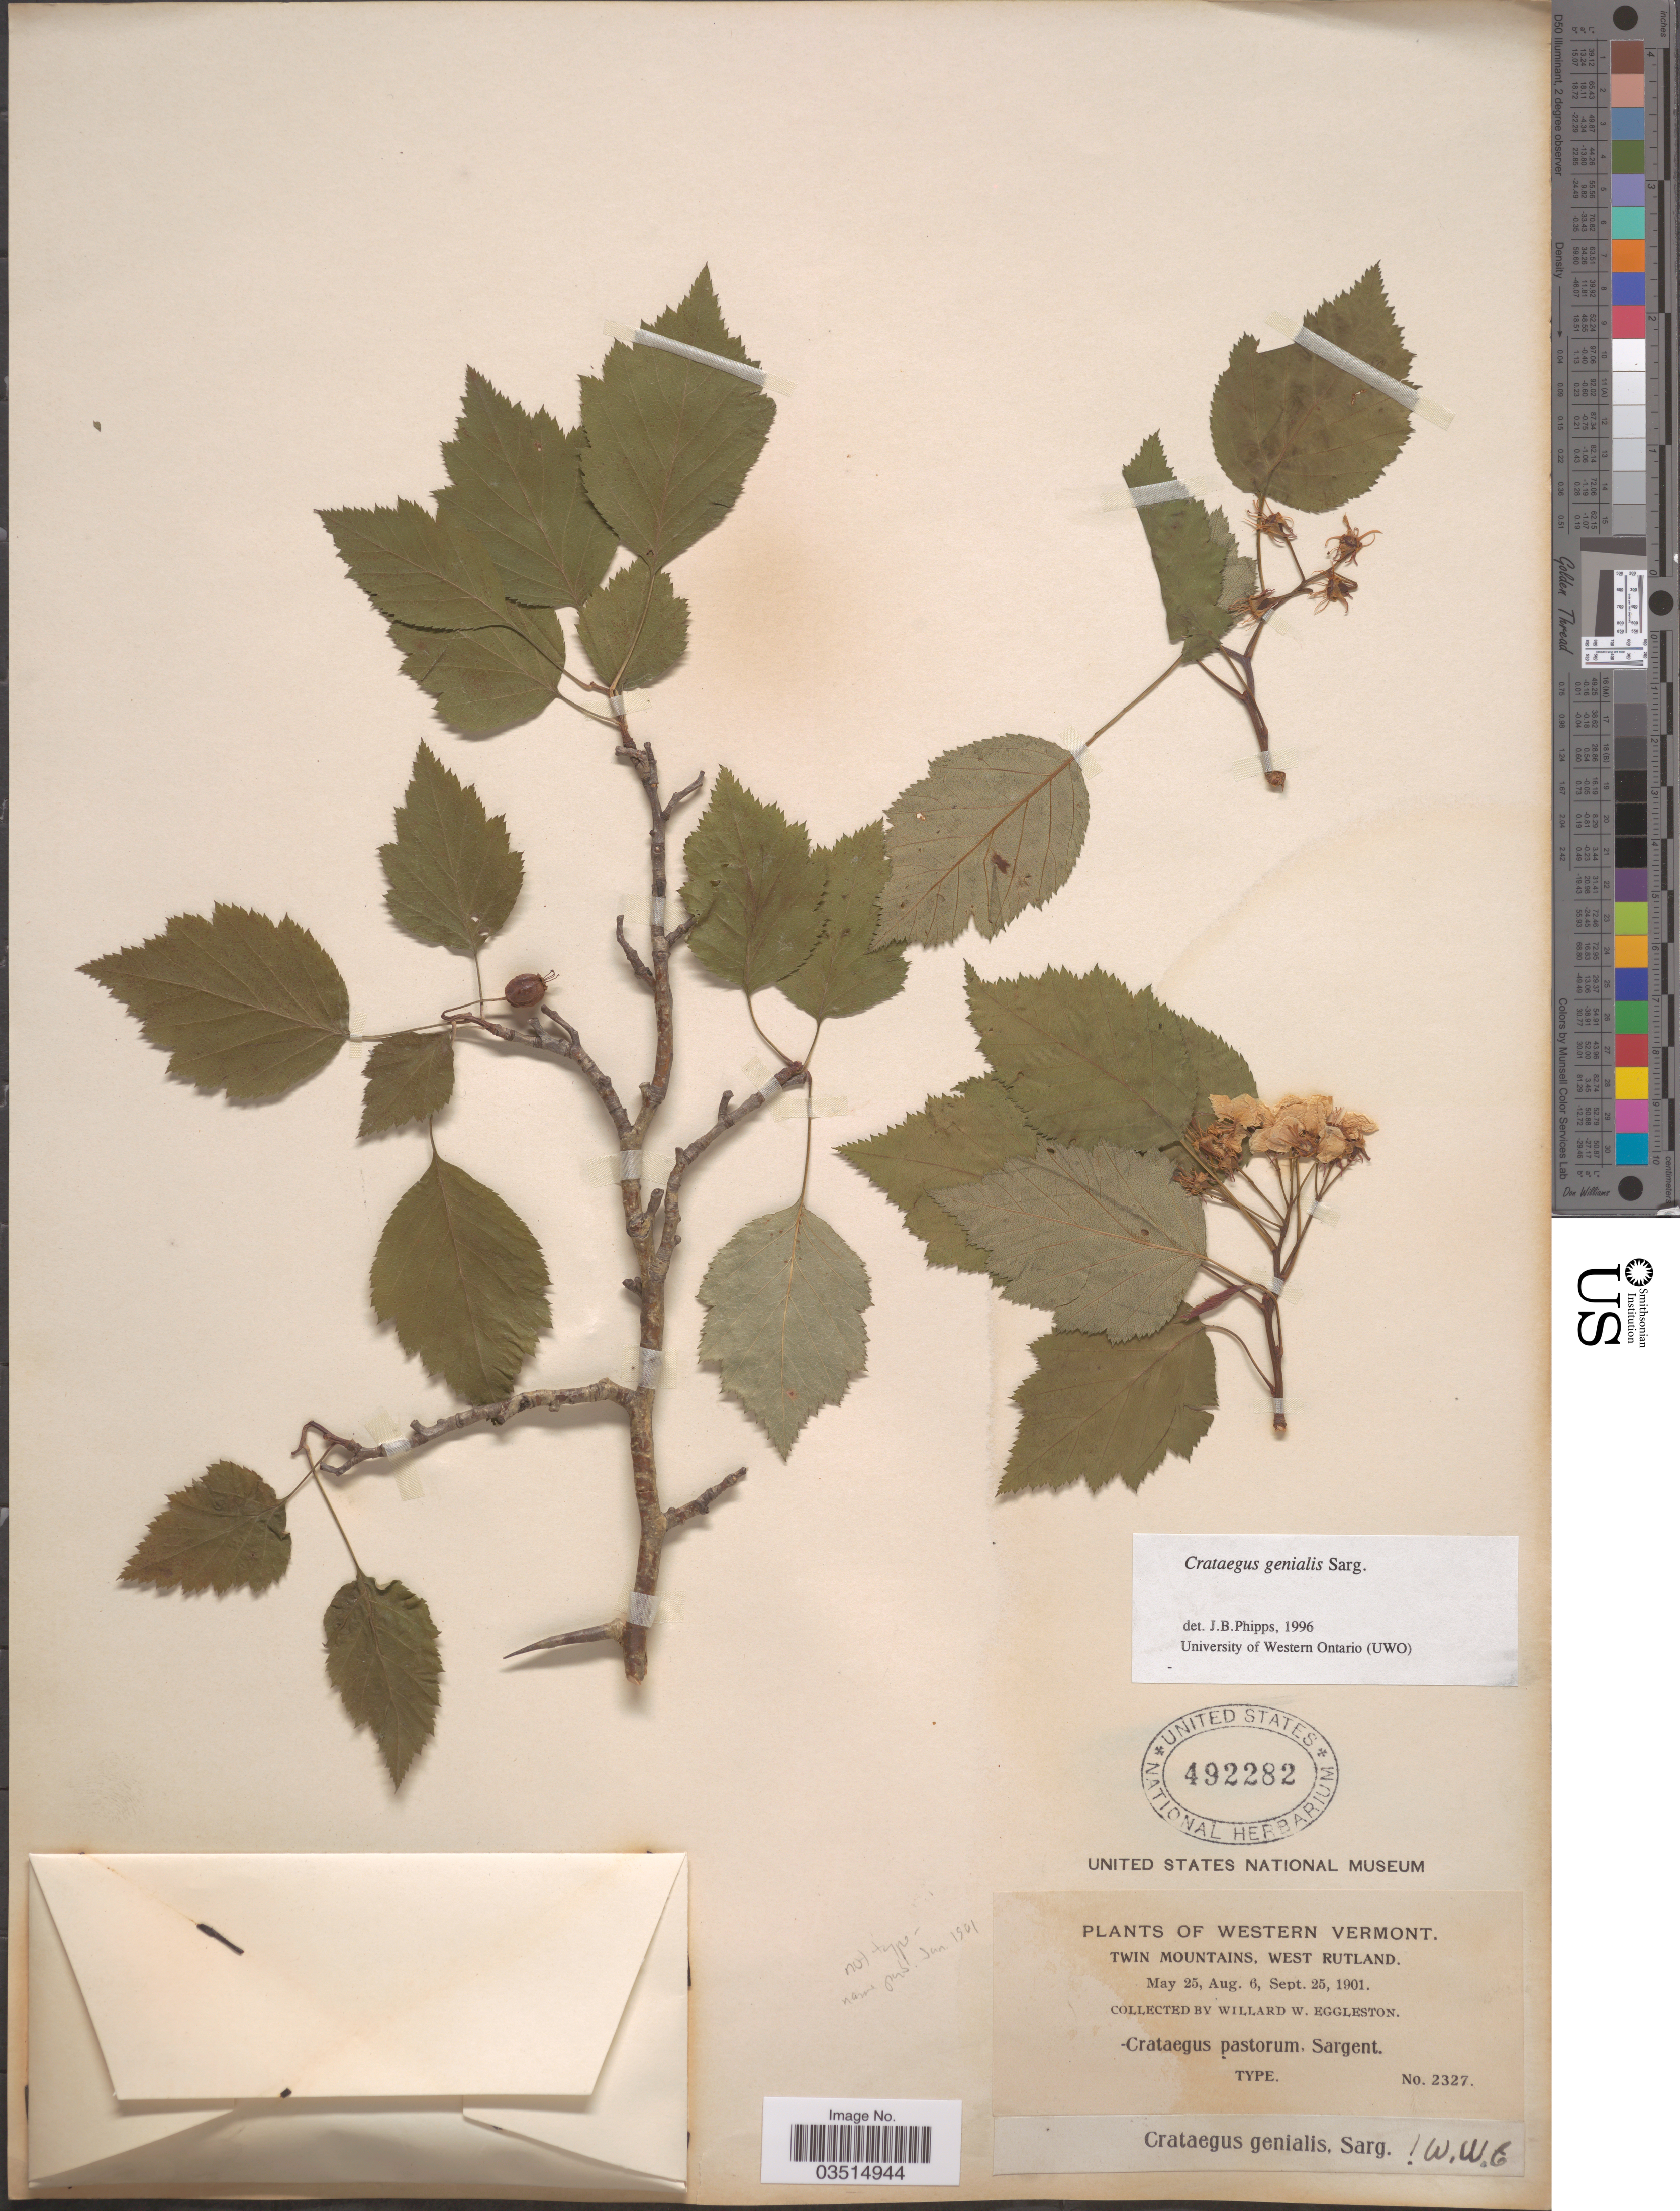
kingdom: Plantae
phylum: Tracheophyta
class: Magnoliopsida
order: Rosales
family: Rosaceae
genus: Crataegus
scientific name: Crataegus genialis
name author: Sarg.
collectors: W. W. Eggleston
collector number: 2327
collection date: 1901-05-25/1901-09-25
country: United States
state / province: Vermont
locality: Western Vermont. Twin Mountains, West Rutland.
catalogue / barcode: US 492282